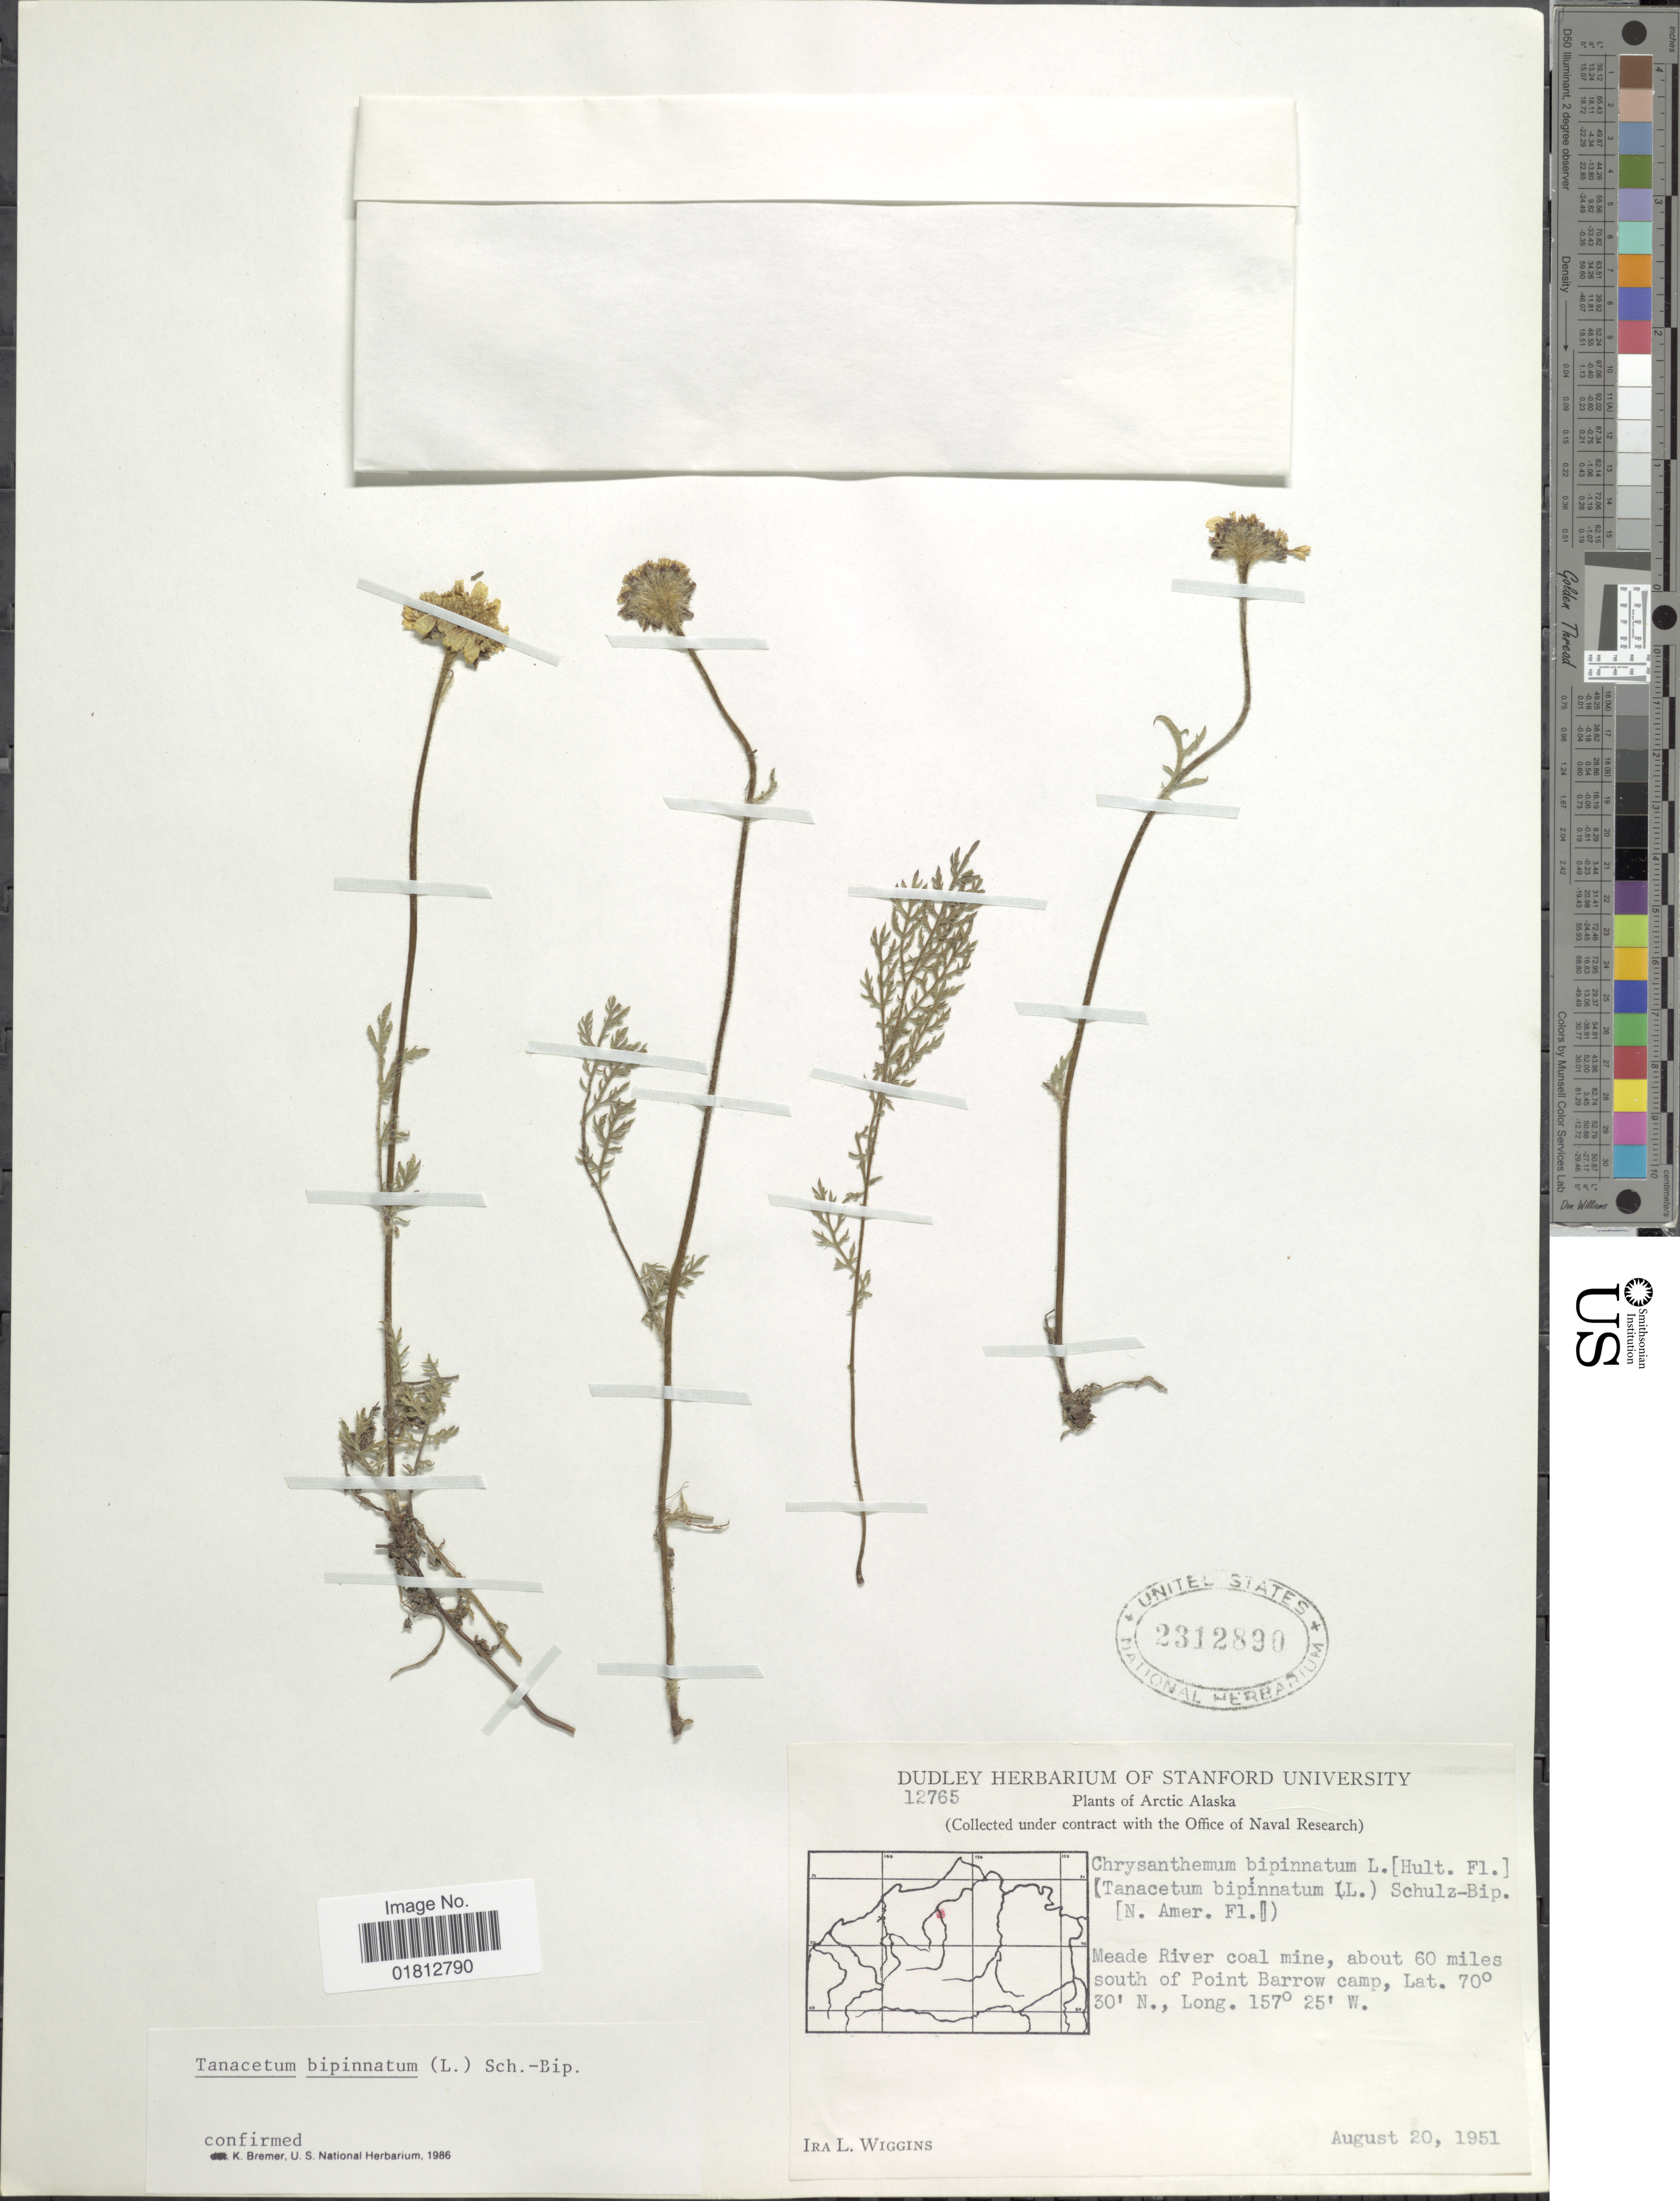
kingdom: Plantae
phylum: Tracheophyta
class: Magnoliopsida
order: Asterales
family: Asteraceae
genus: Tanacetum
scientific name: Tanacetum bipinnatum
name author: (L.) Sch. Bip.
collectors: I. L. Wiggins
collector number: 12765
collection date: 1951-08-20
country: United States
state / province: Alaska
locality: Arctic Alaska, Meade River coal mine, about 60 miles south of Point Barrow camp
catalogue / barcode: US 2312890